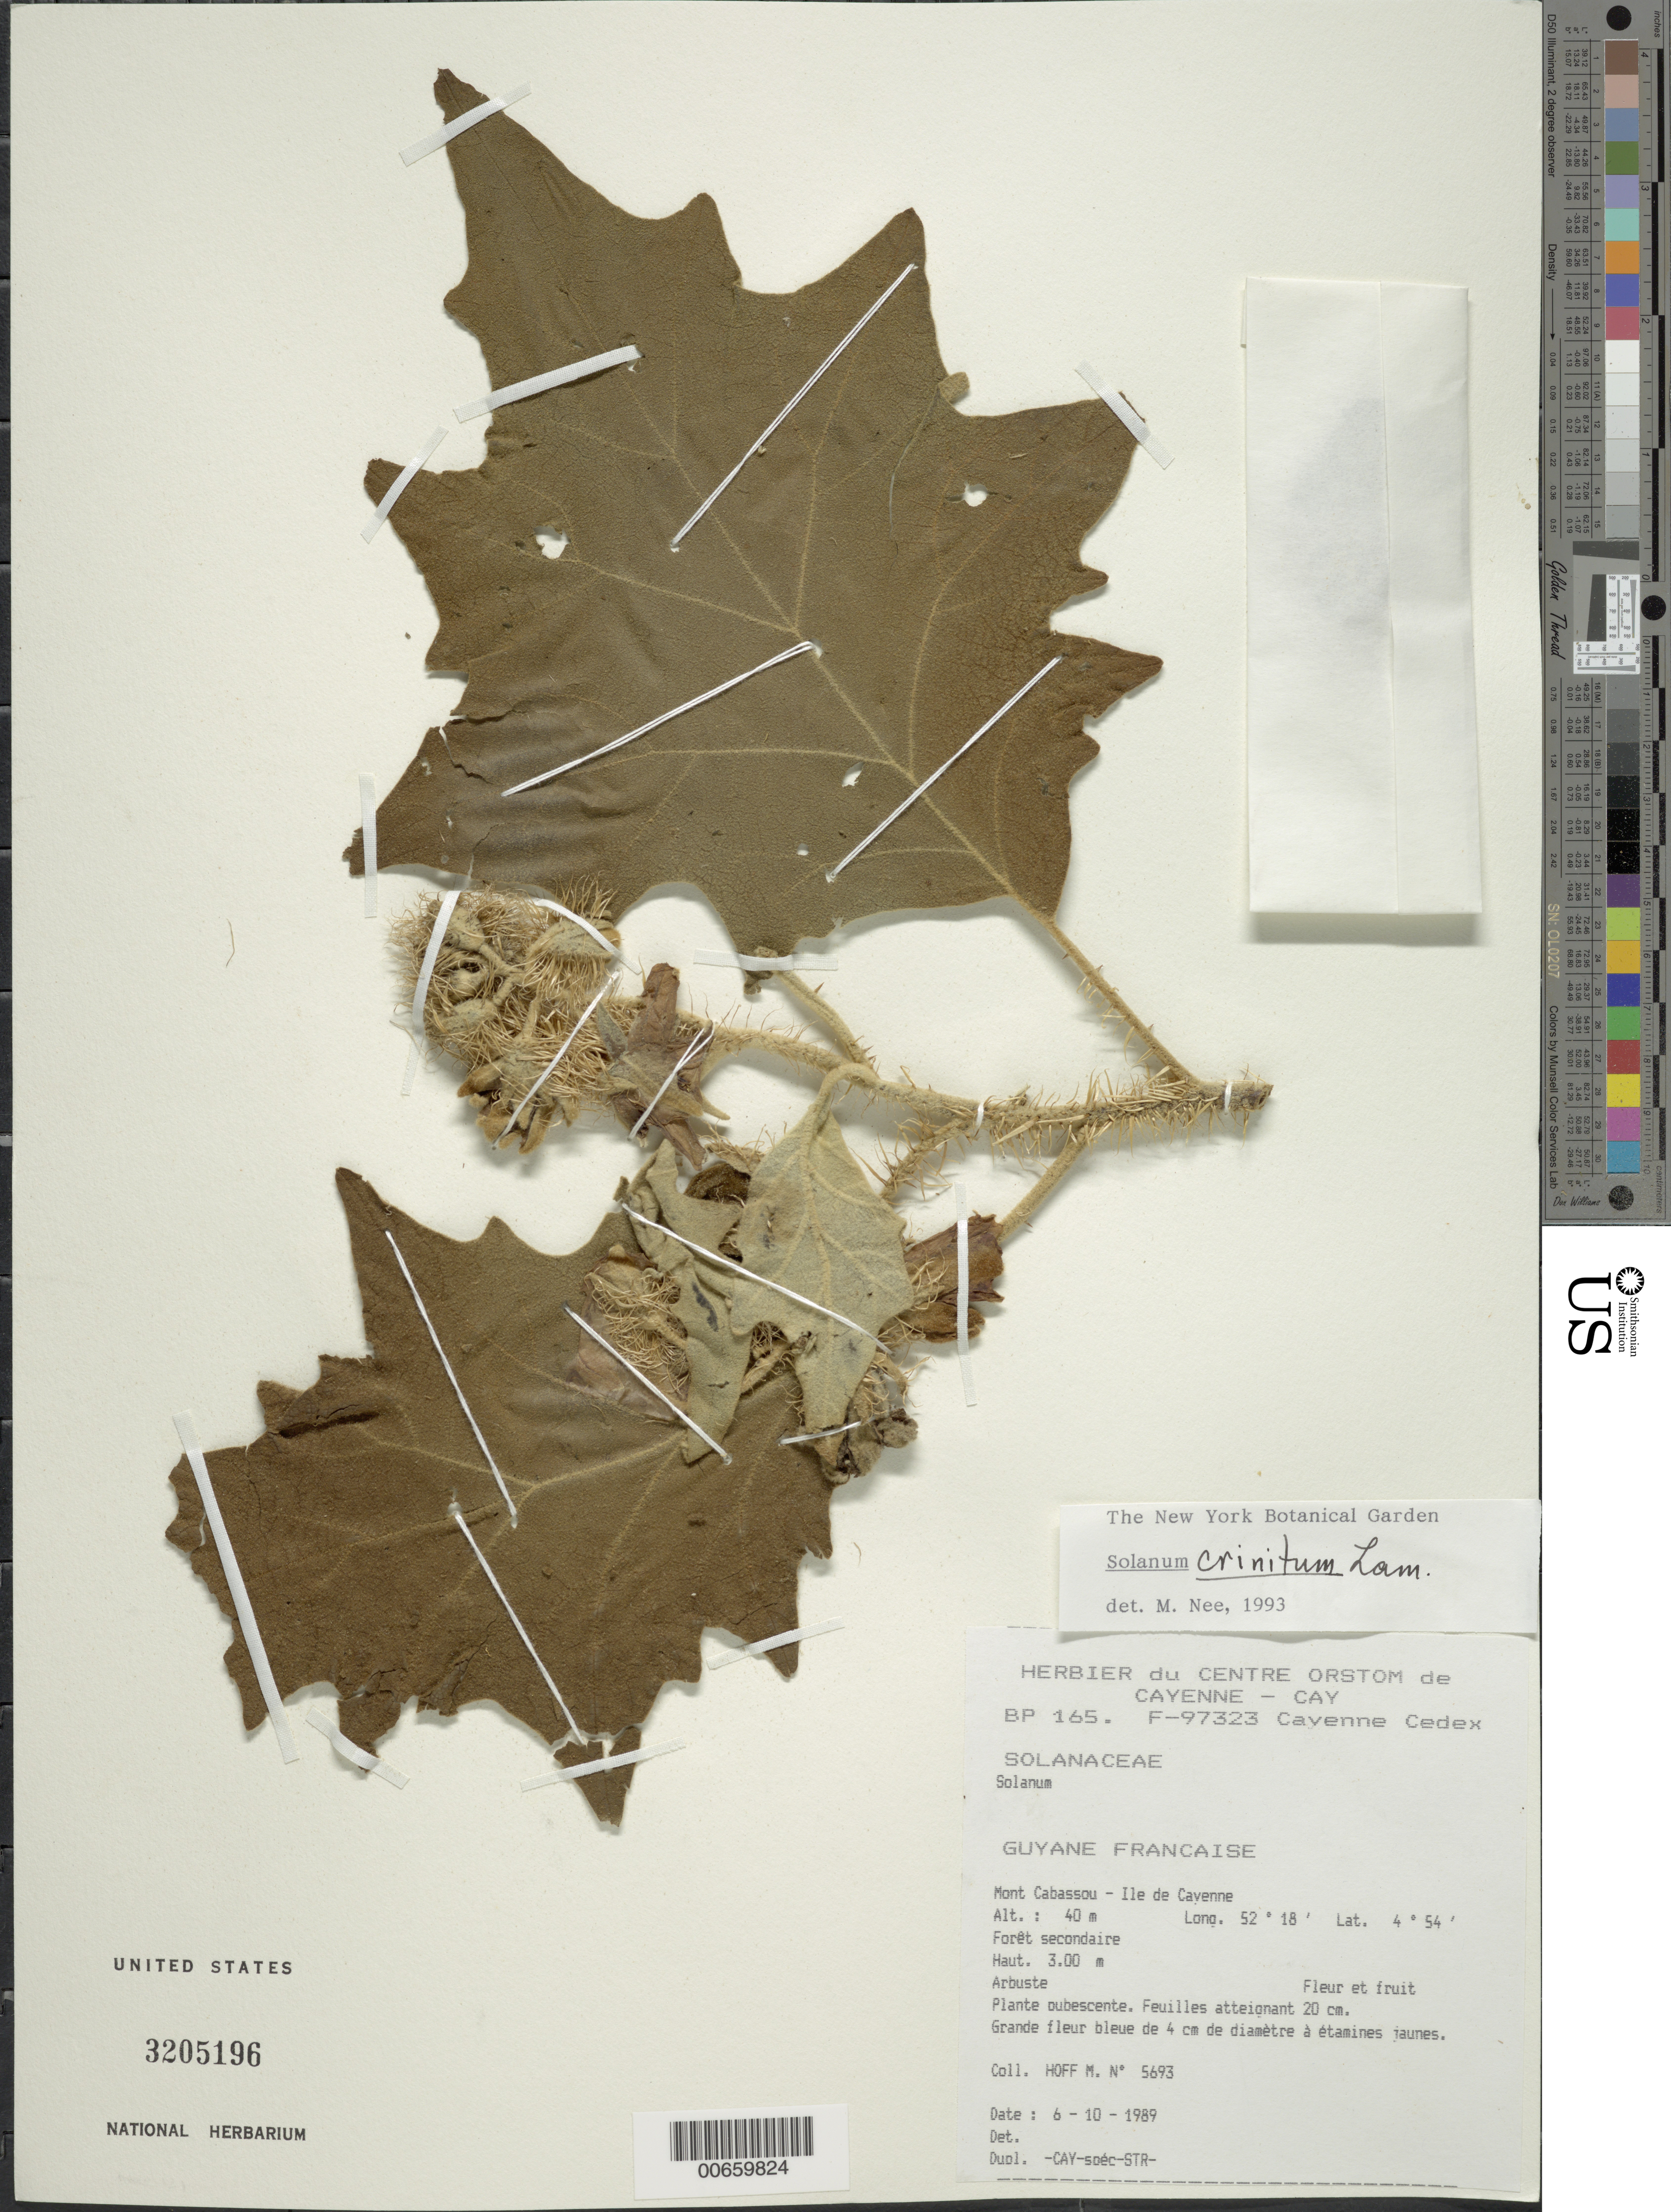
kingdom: Plantae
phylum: Tracheophyta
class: Magnoliopsida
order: Solanales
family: Solanaceae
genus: Solanum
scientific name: Solanum crinitum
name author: Lam.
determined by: Nee, Michael H.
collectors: M. Hoff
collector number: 5693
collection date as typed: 10 Oct 1989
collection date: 1989-10-10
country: French Guiana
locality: Mont Cabassou, Ile de Cayenne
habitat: Secondary forest.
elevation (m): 40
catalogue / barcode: US 3205196